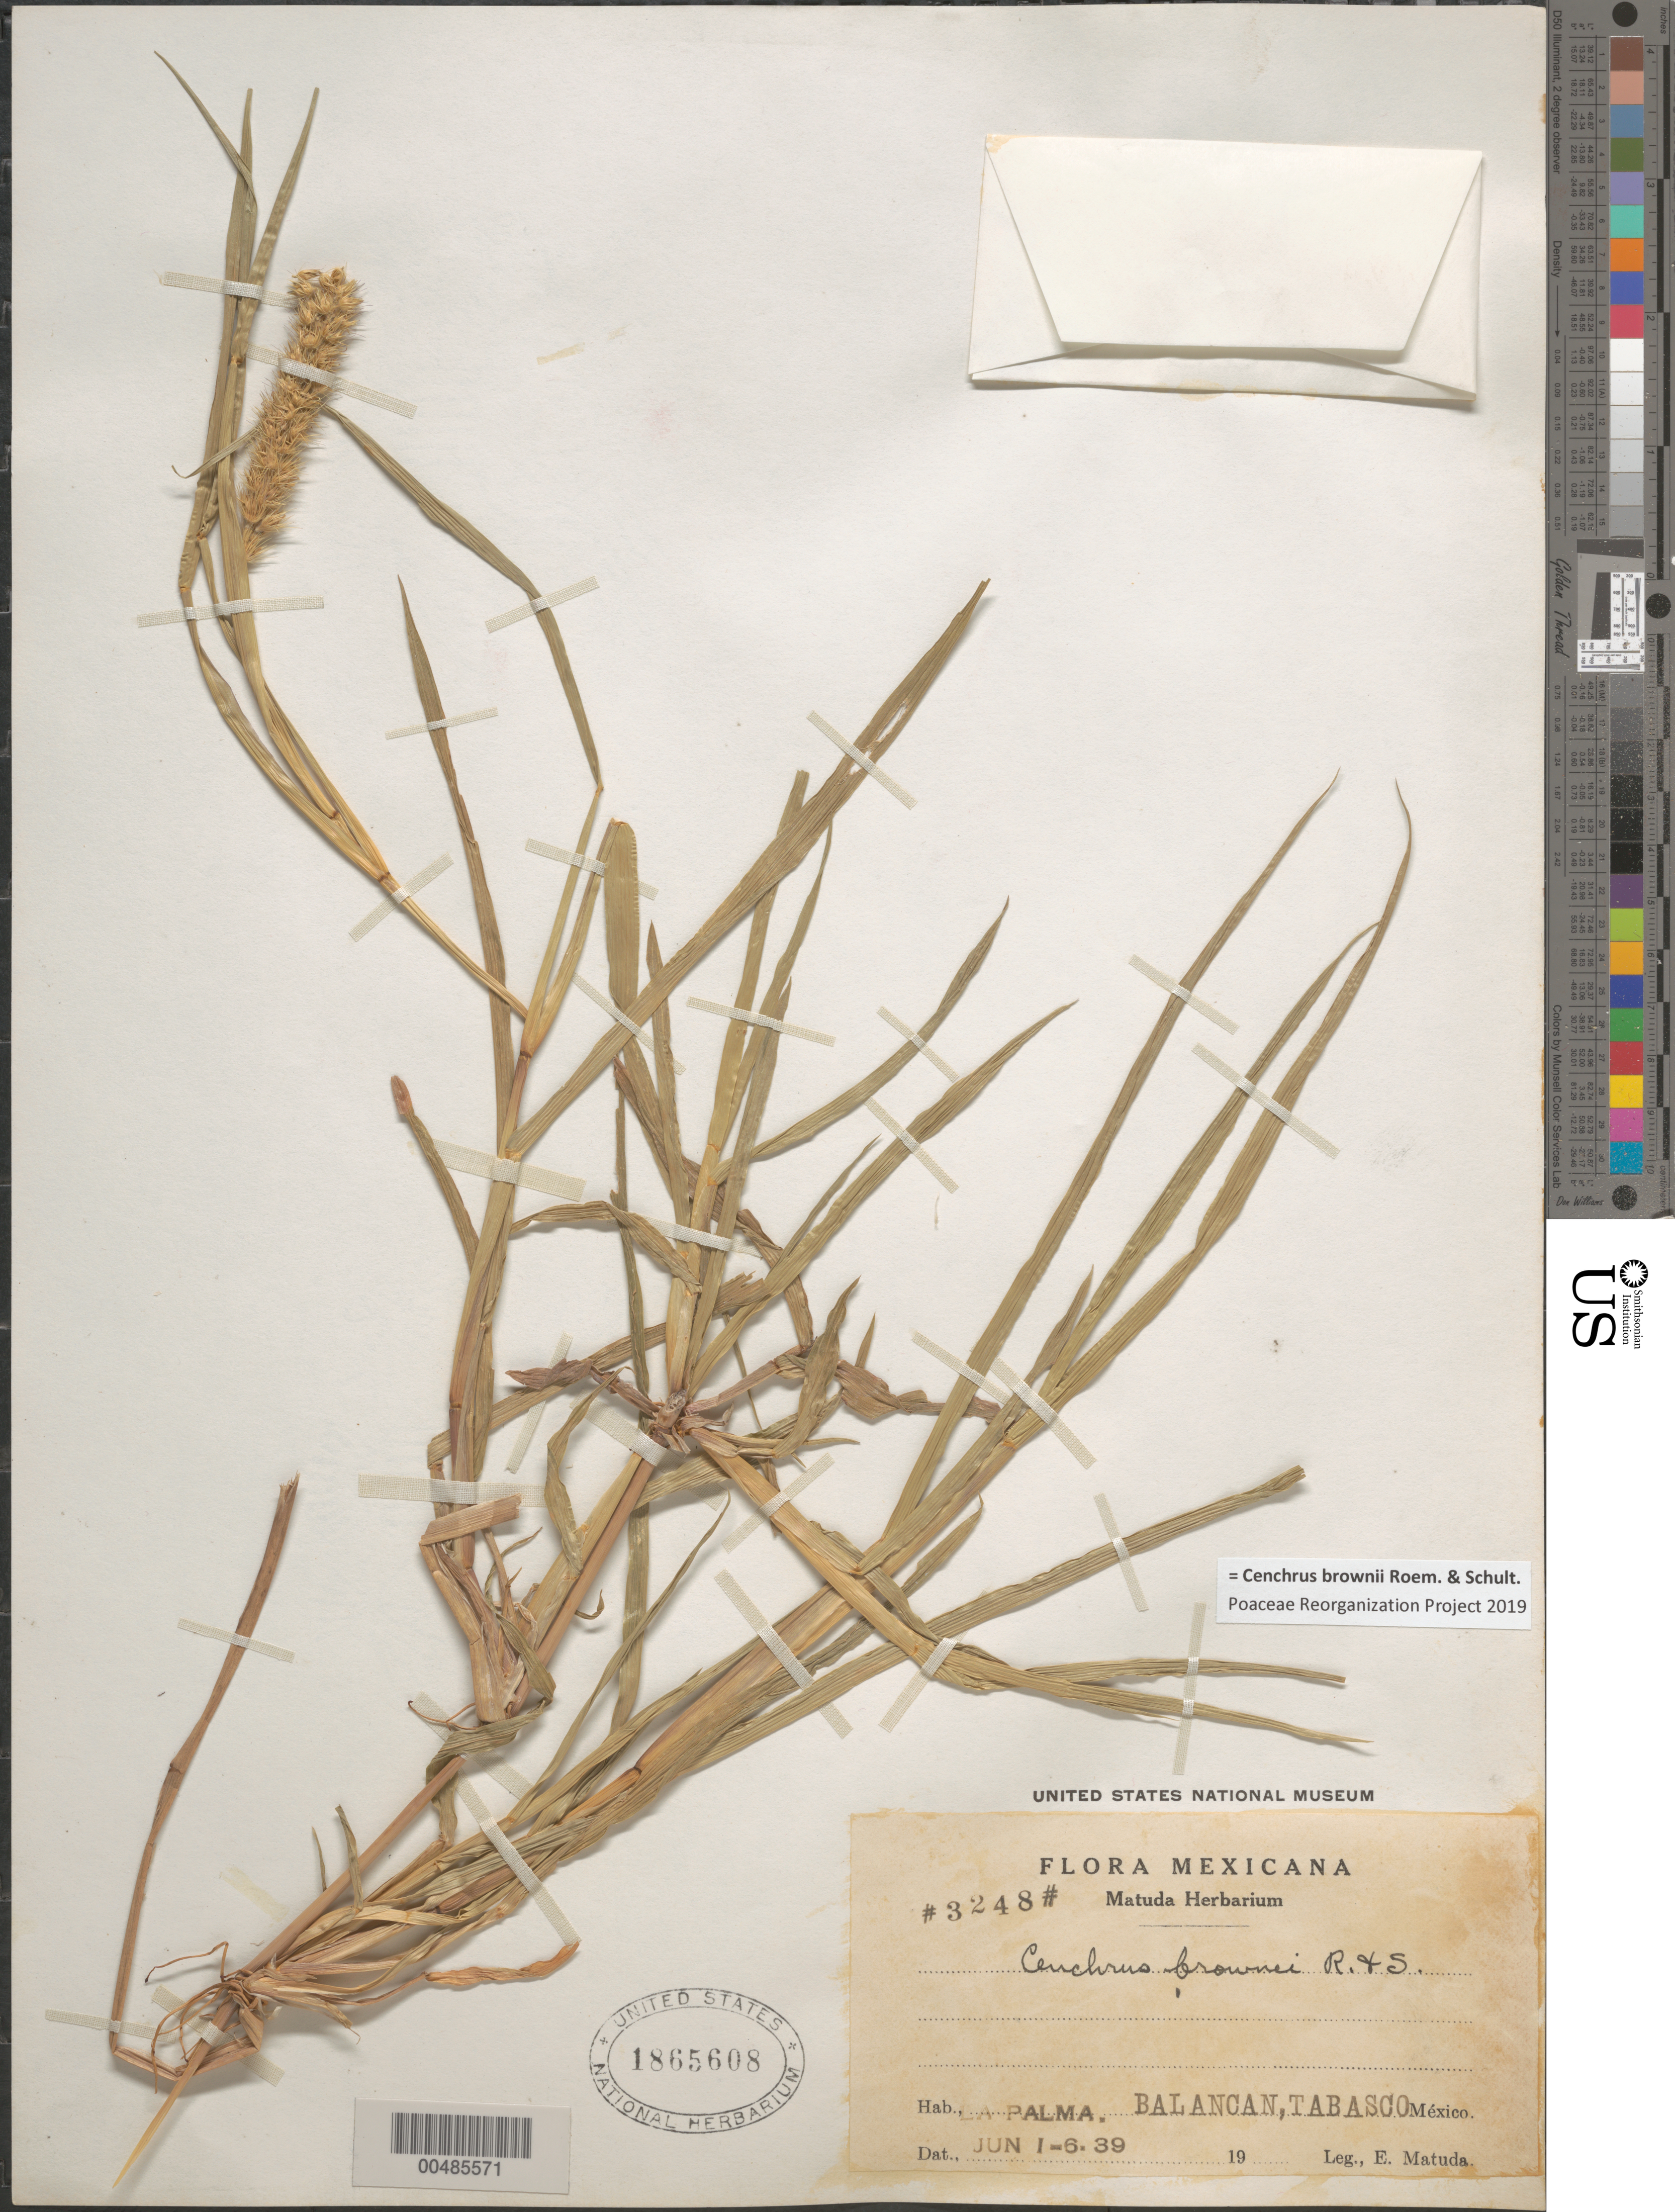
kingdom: Plantae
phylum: Tracheophyta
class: Liliopsida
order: Poales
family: Poaceae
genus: Cenchrus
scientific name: Cenchrus brownii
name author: Roem. & Schult.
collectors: E. Matuda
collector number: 3248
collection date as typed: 1 Jun 1939 to 6 Jun 1939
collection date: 1939-06-01/1939-06-06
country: Mexico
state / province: Tabasco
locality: La Palma, Balancan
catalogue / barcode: US 1865608